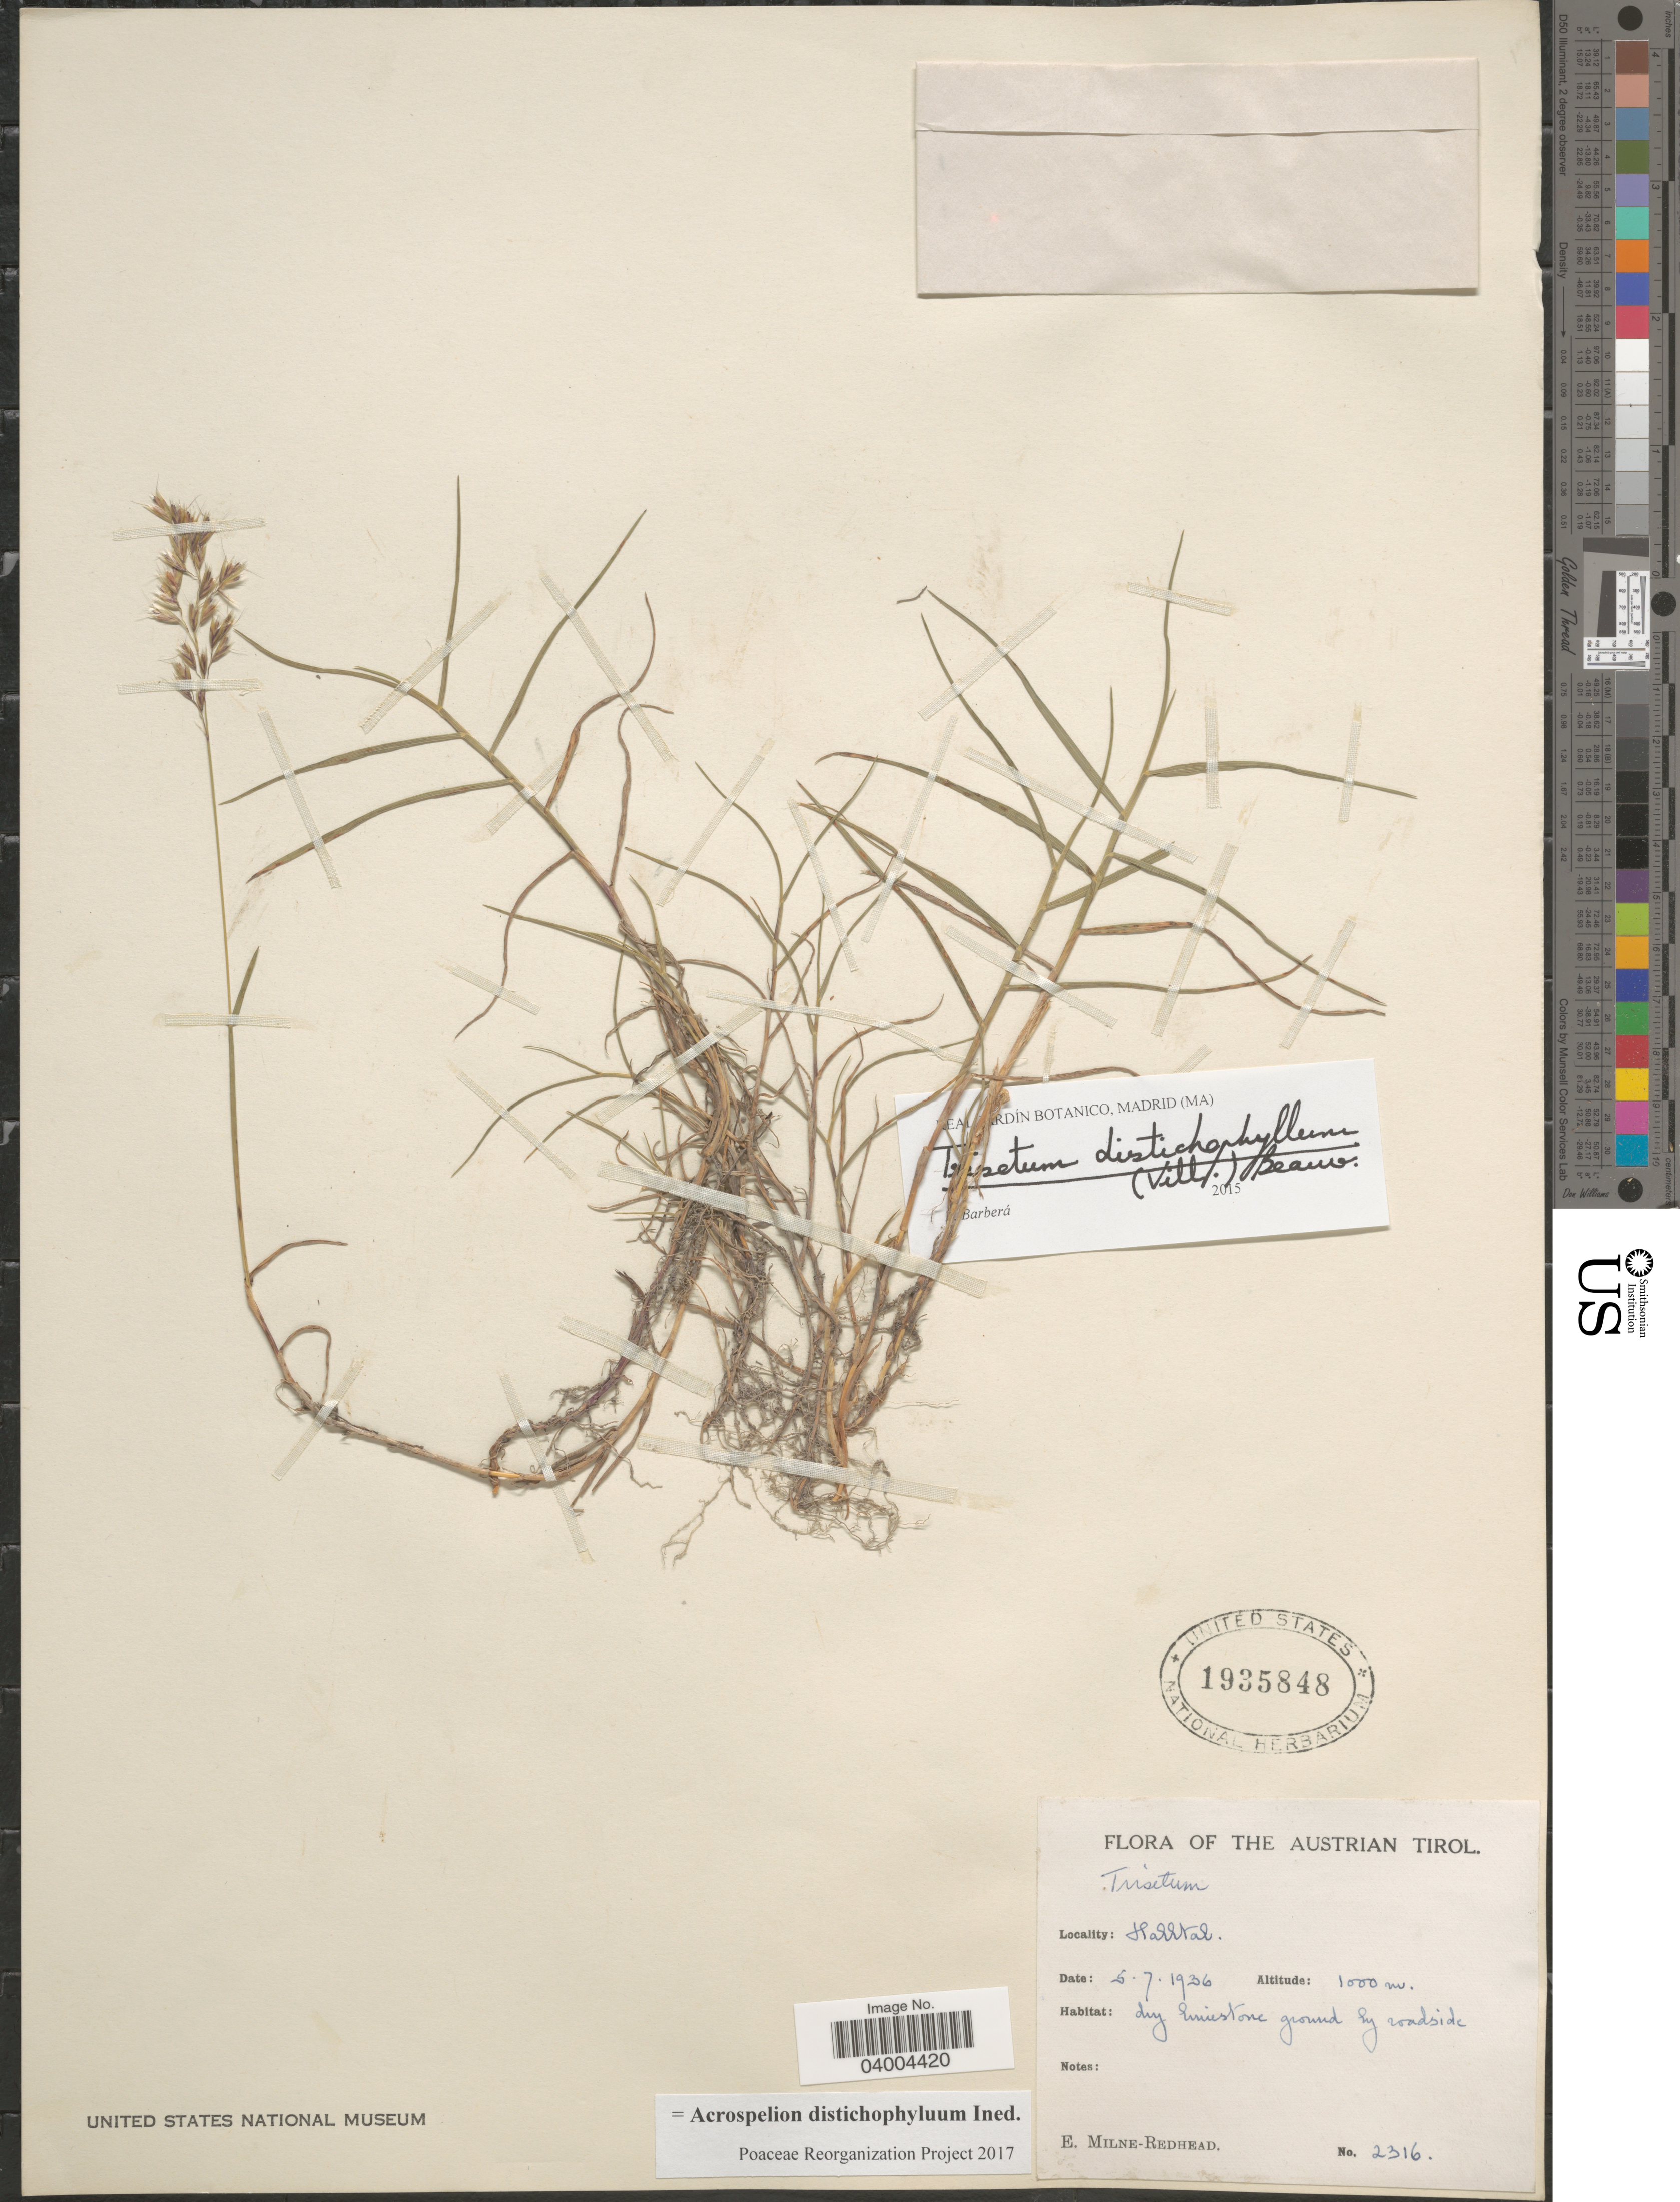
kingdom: Plantae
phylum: Tracheophyta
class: Liliopsida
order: Poales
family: Poaceae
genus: Acrospelion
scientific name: Acrospelion distichophyllum ined.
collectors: E. W. Milne-Redhead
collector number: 2316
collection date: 1936-07-05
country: Austria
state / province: Tirol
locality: Austrian Tirol. Halltal. Dry limestone ground by roadside.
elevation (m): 1000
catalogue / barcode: US 1935848